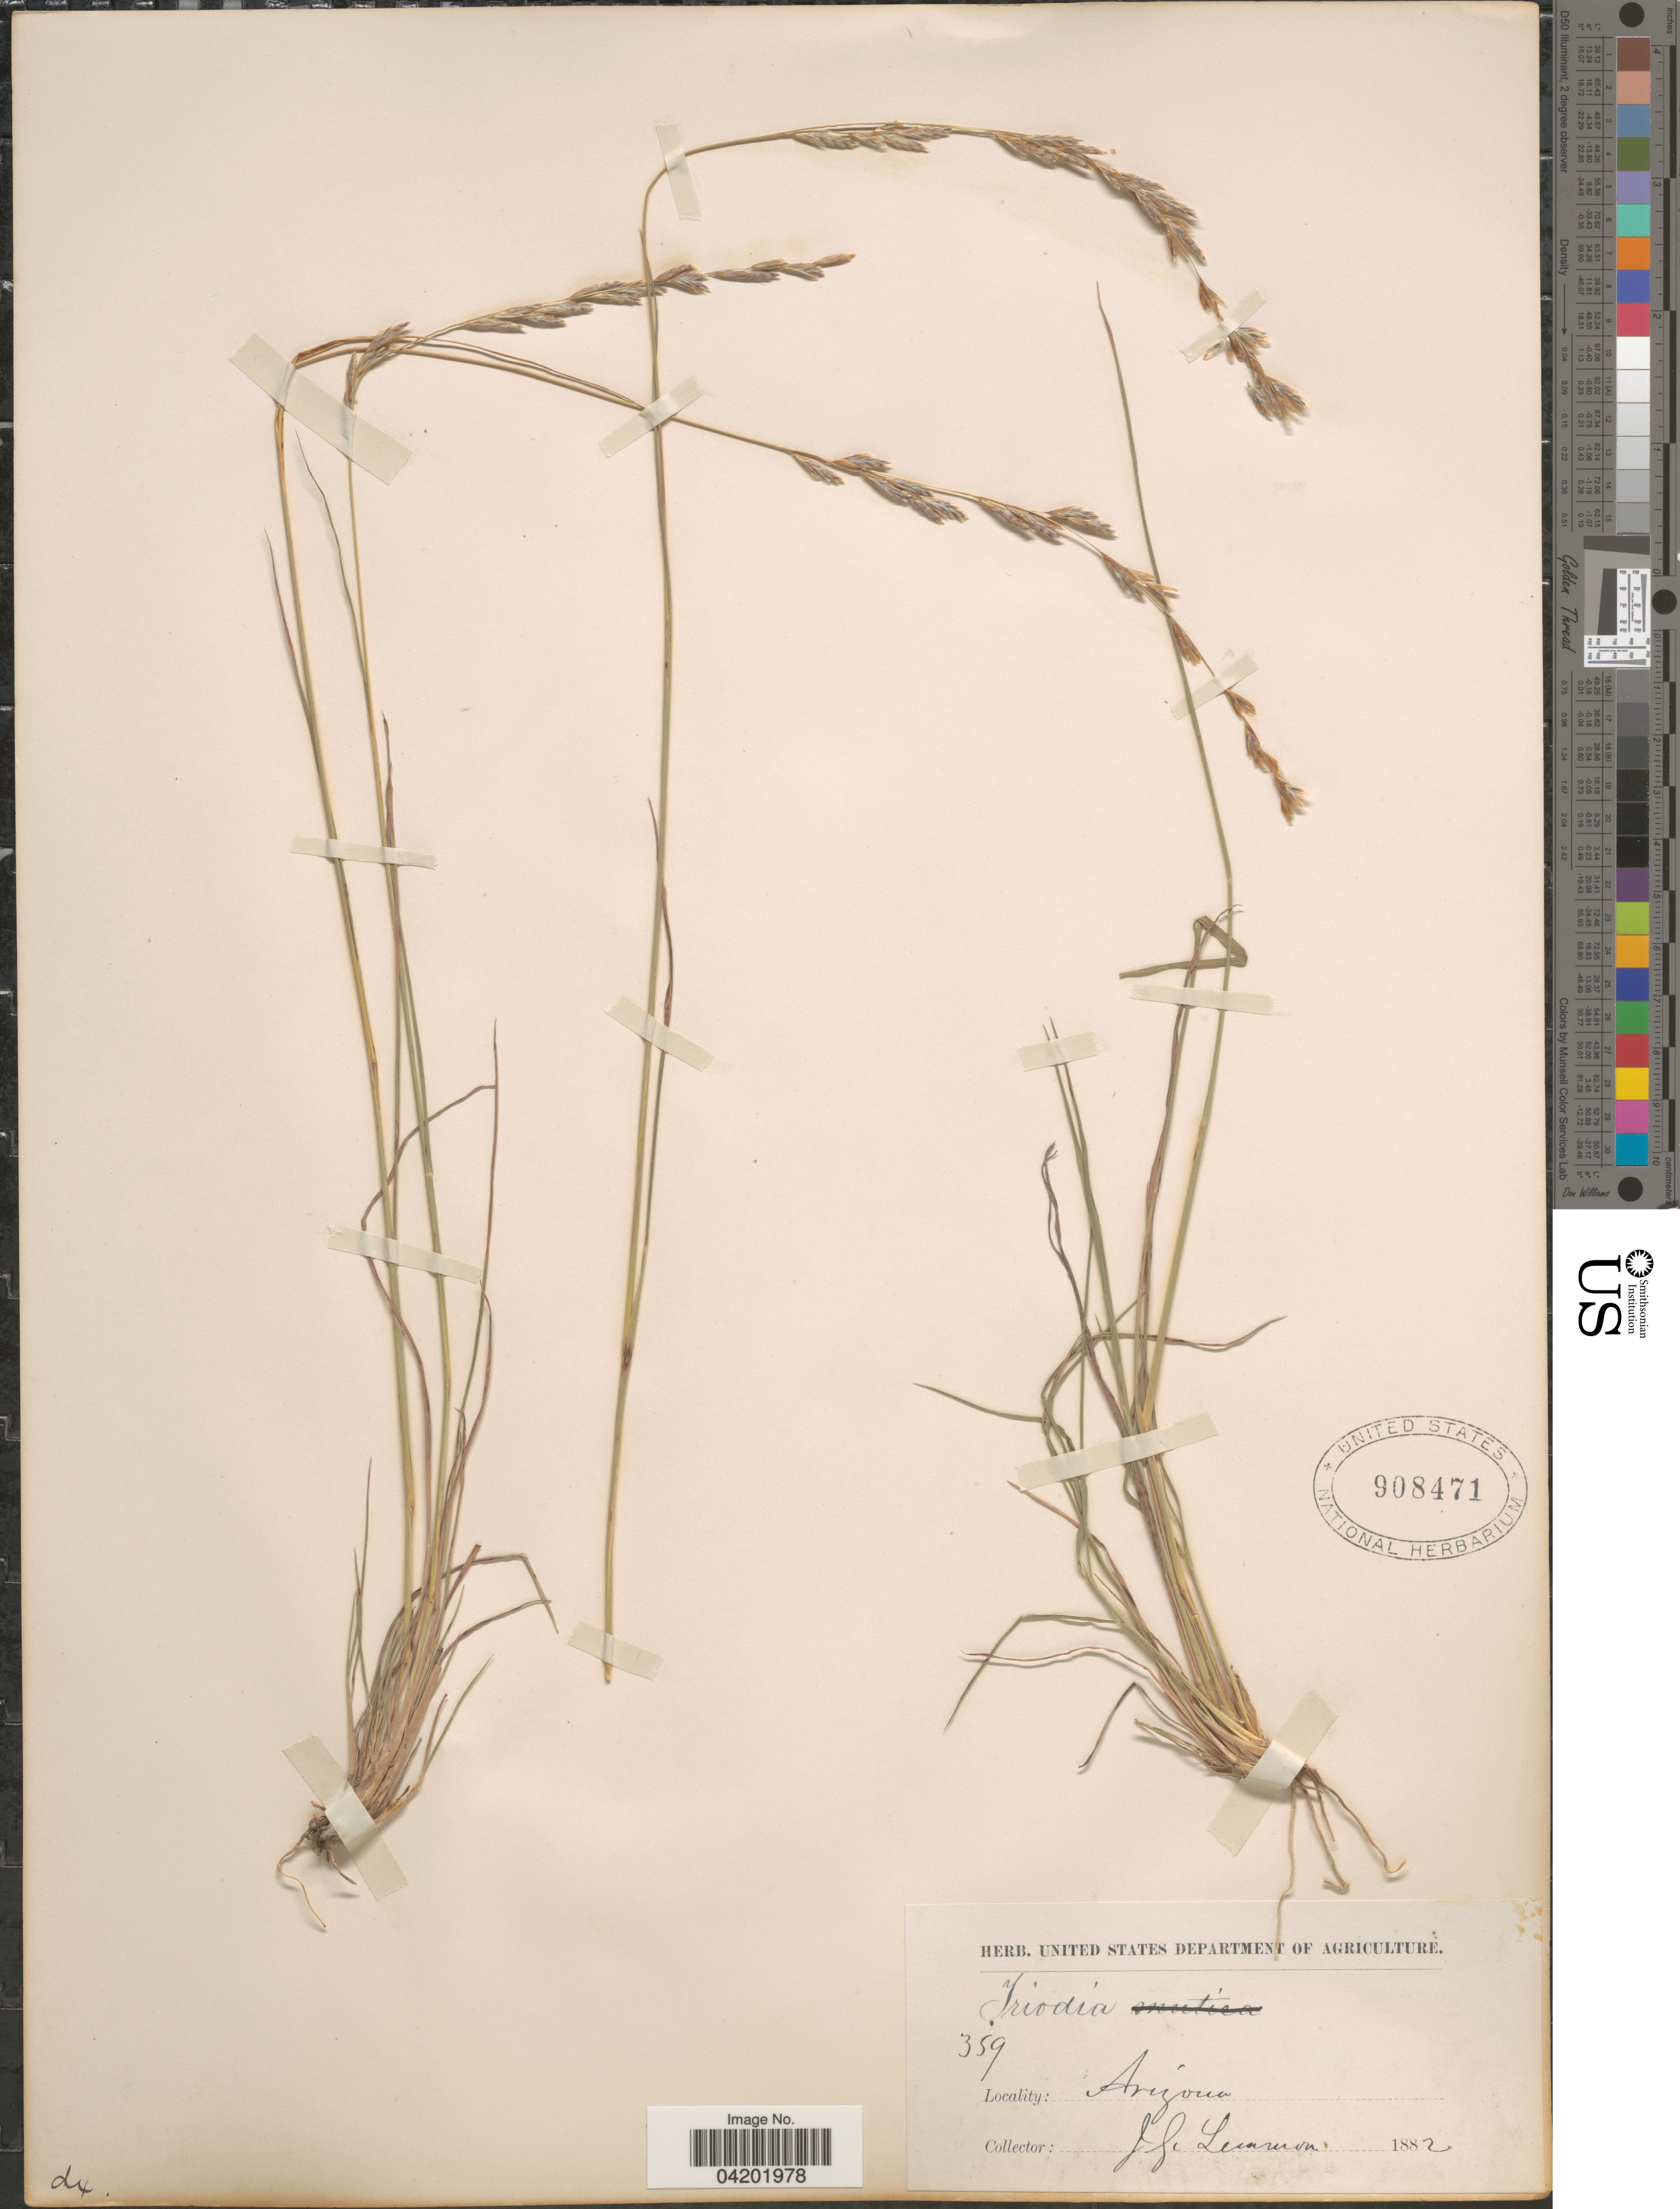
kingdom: Plantae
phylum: Tracheophyta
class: Liliopsida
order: Poales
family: Poaceae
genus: Tridentopsis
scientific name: Tridentopsis mutica var. elongata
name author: P.M. Peterson & Romasch.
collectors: J. Lemmon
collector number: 359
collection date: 1882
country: United States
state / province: Arizona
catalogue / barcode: US 908471